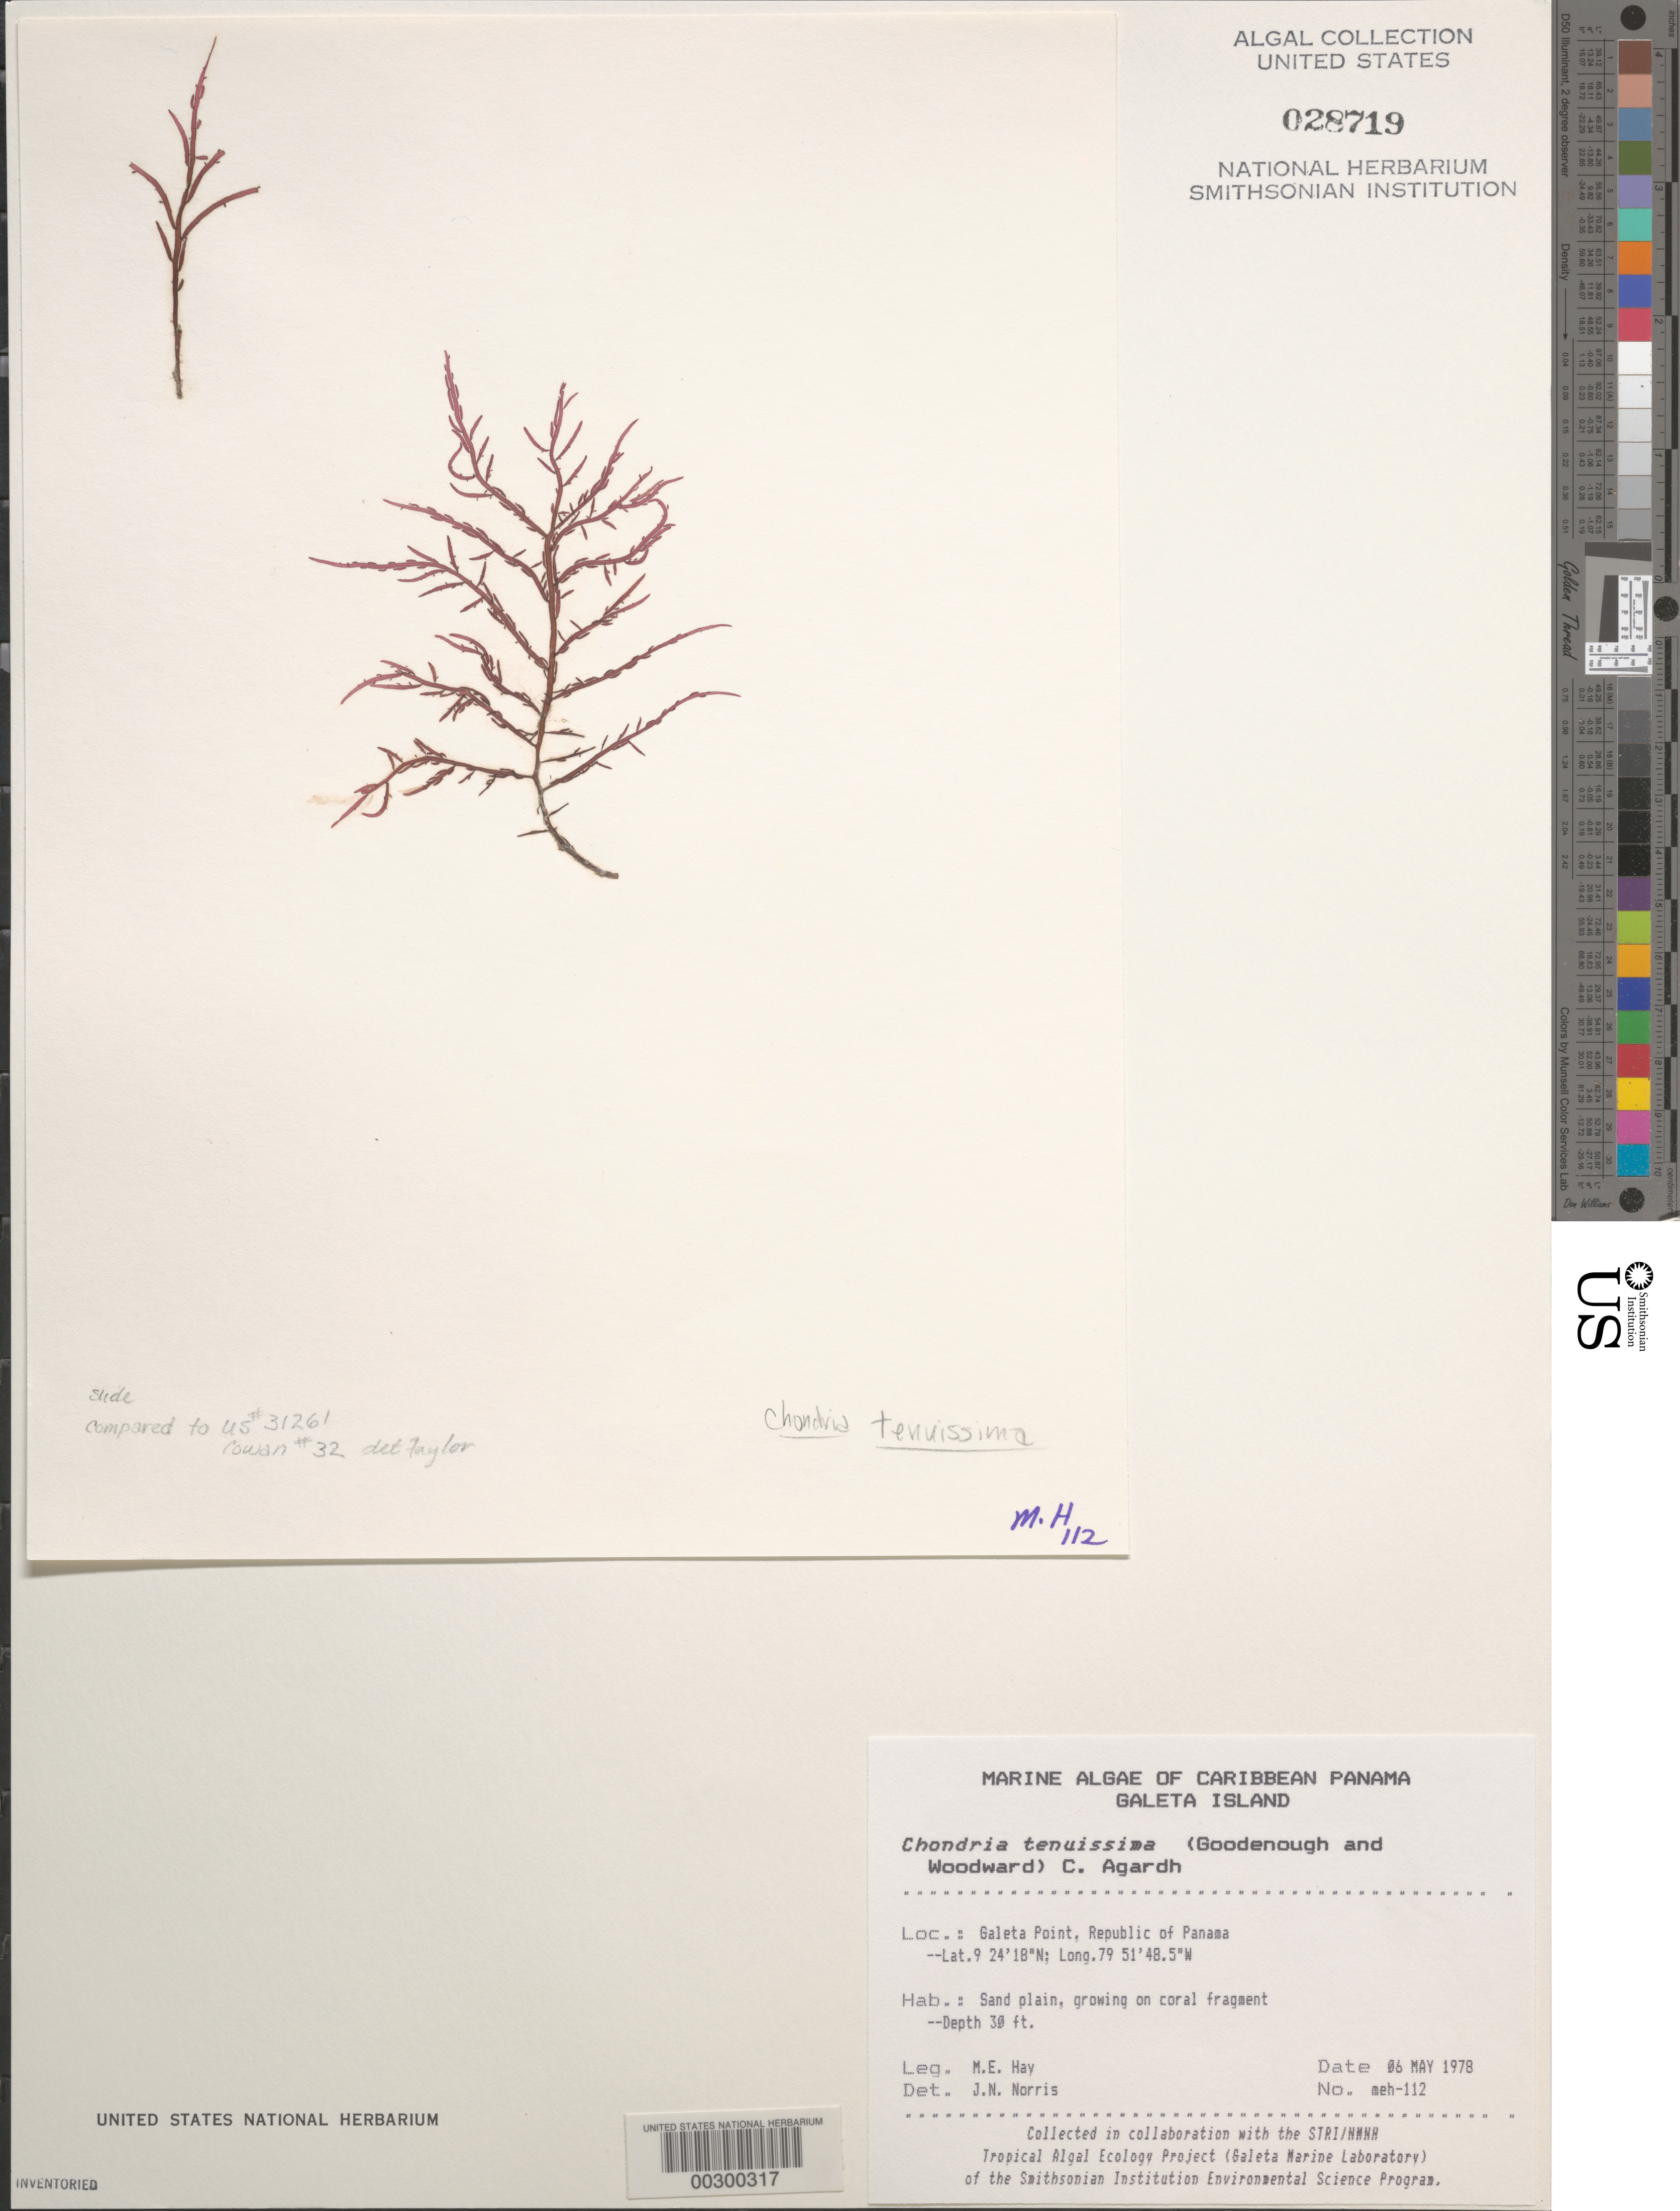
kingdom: Plantae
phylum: Rhodophyta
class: Florideophyceae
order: Ceramiales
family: Rhodomelaceae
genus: Chondria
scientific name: Chondria capillaris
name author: M.J. Wynne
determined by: Algae name updating Project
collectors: M. E. Hay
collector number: MEH-112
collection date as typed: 06 May 1978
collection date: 1978-05-06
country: Panama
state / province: Colón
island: Galeta Island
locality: Galeta Point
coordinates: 9 24' 18" N, 79 51' 48.5" W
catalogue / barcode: US 28719